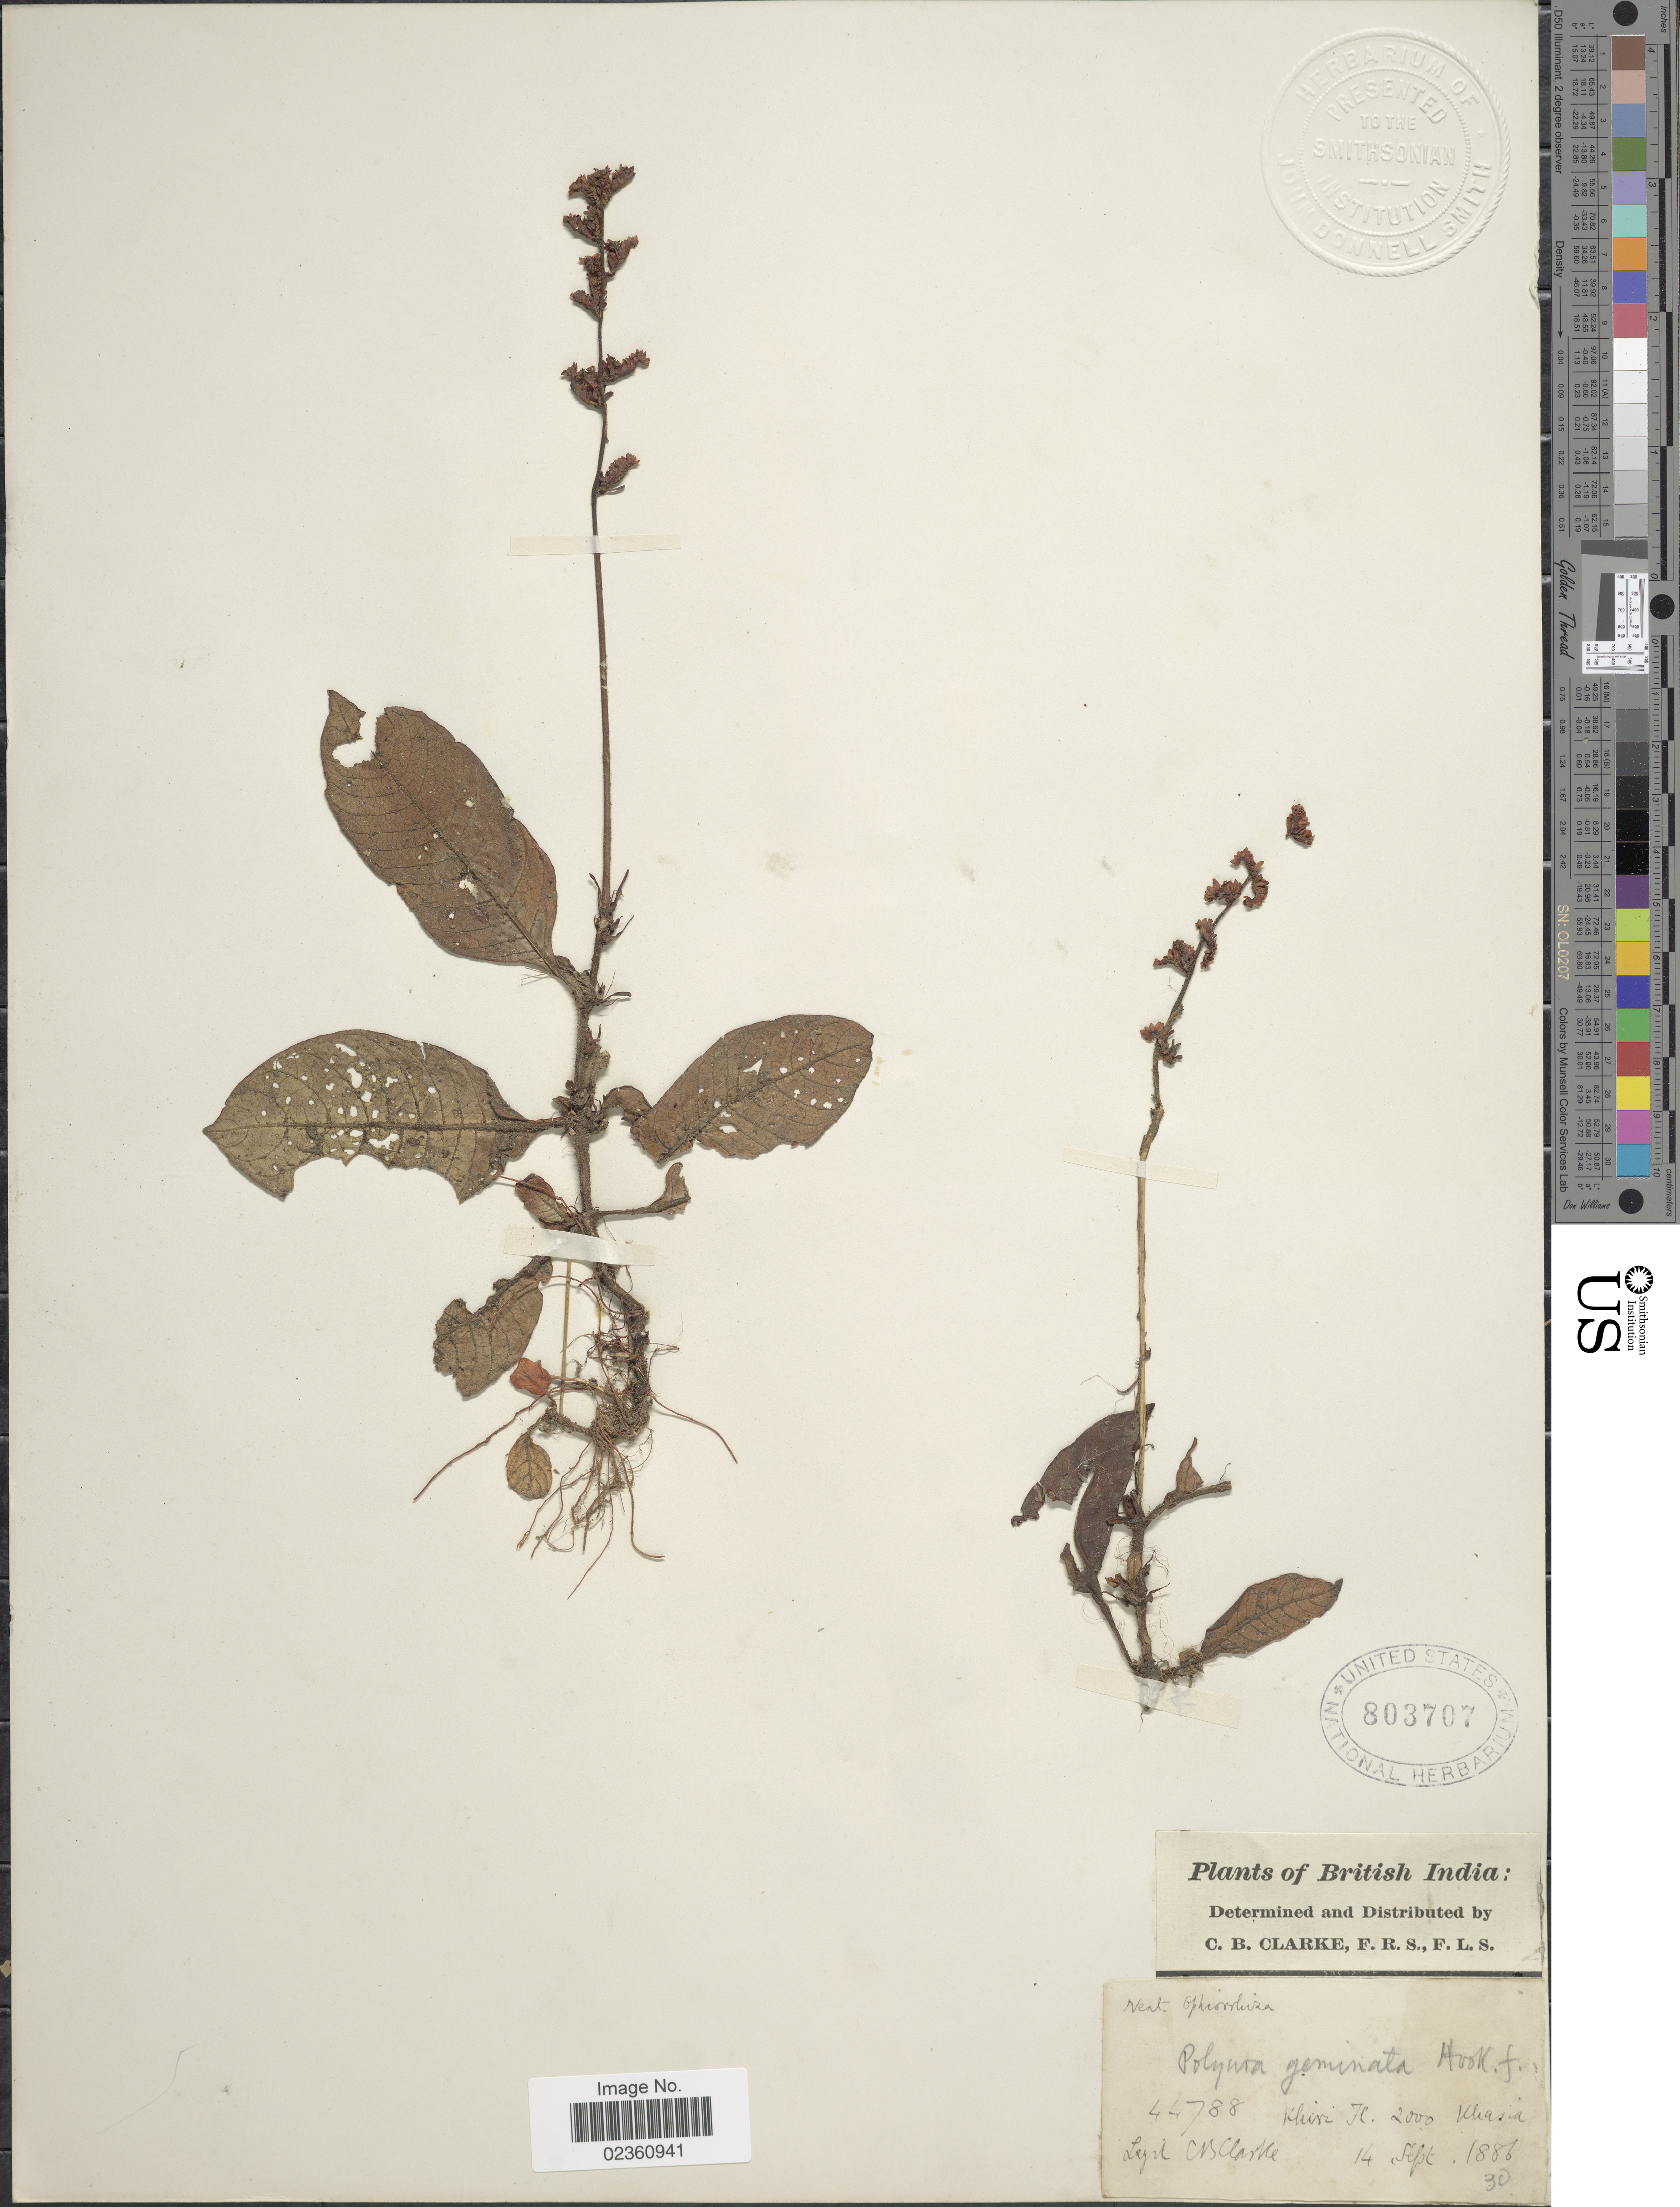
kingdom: Plantae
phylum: Tracheophyta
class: Magnoliopsida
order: Gentianales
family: Rubiaceae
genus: Polyura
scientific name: Polyura sp.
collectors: C. B. Clarke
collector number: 44788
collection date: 1886-09-14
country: India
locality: British India, Khiri, Khasia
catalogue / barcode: US 803707